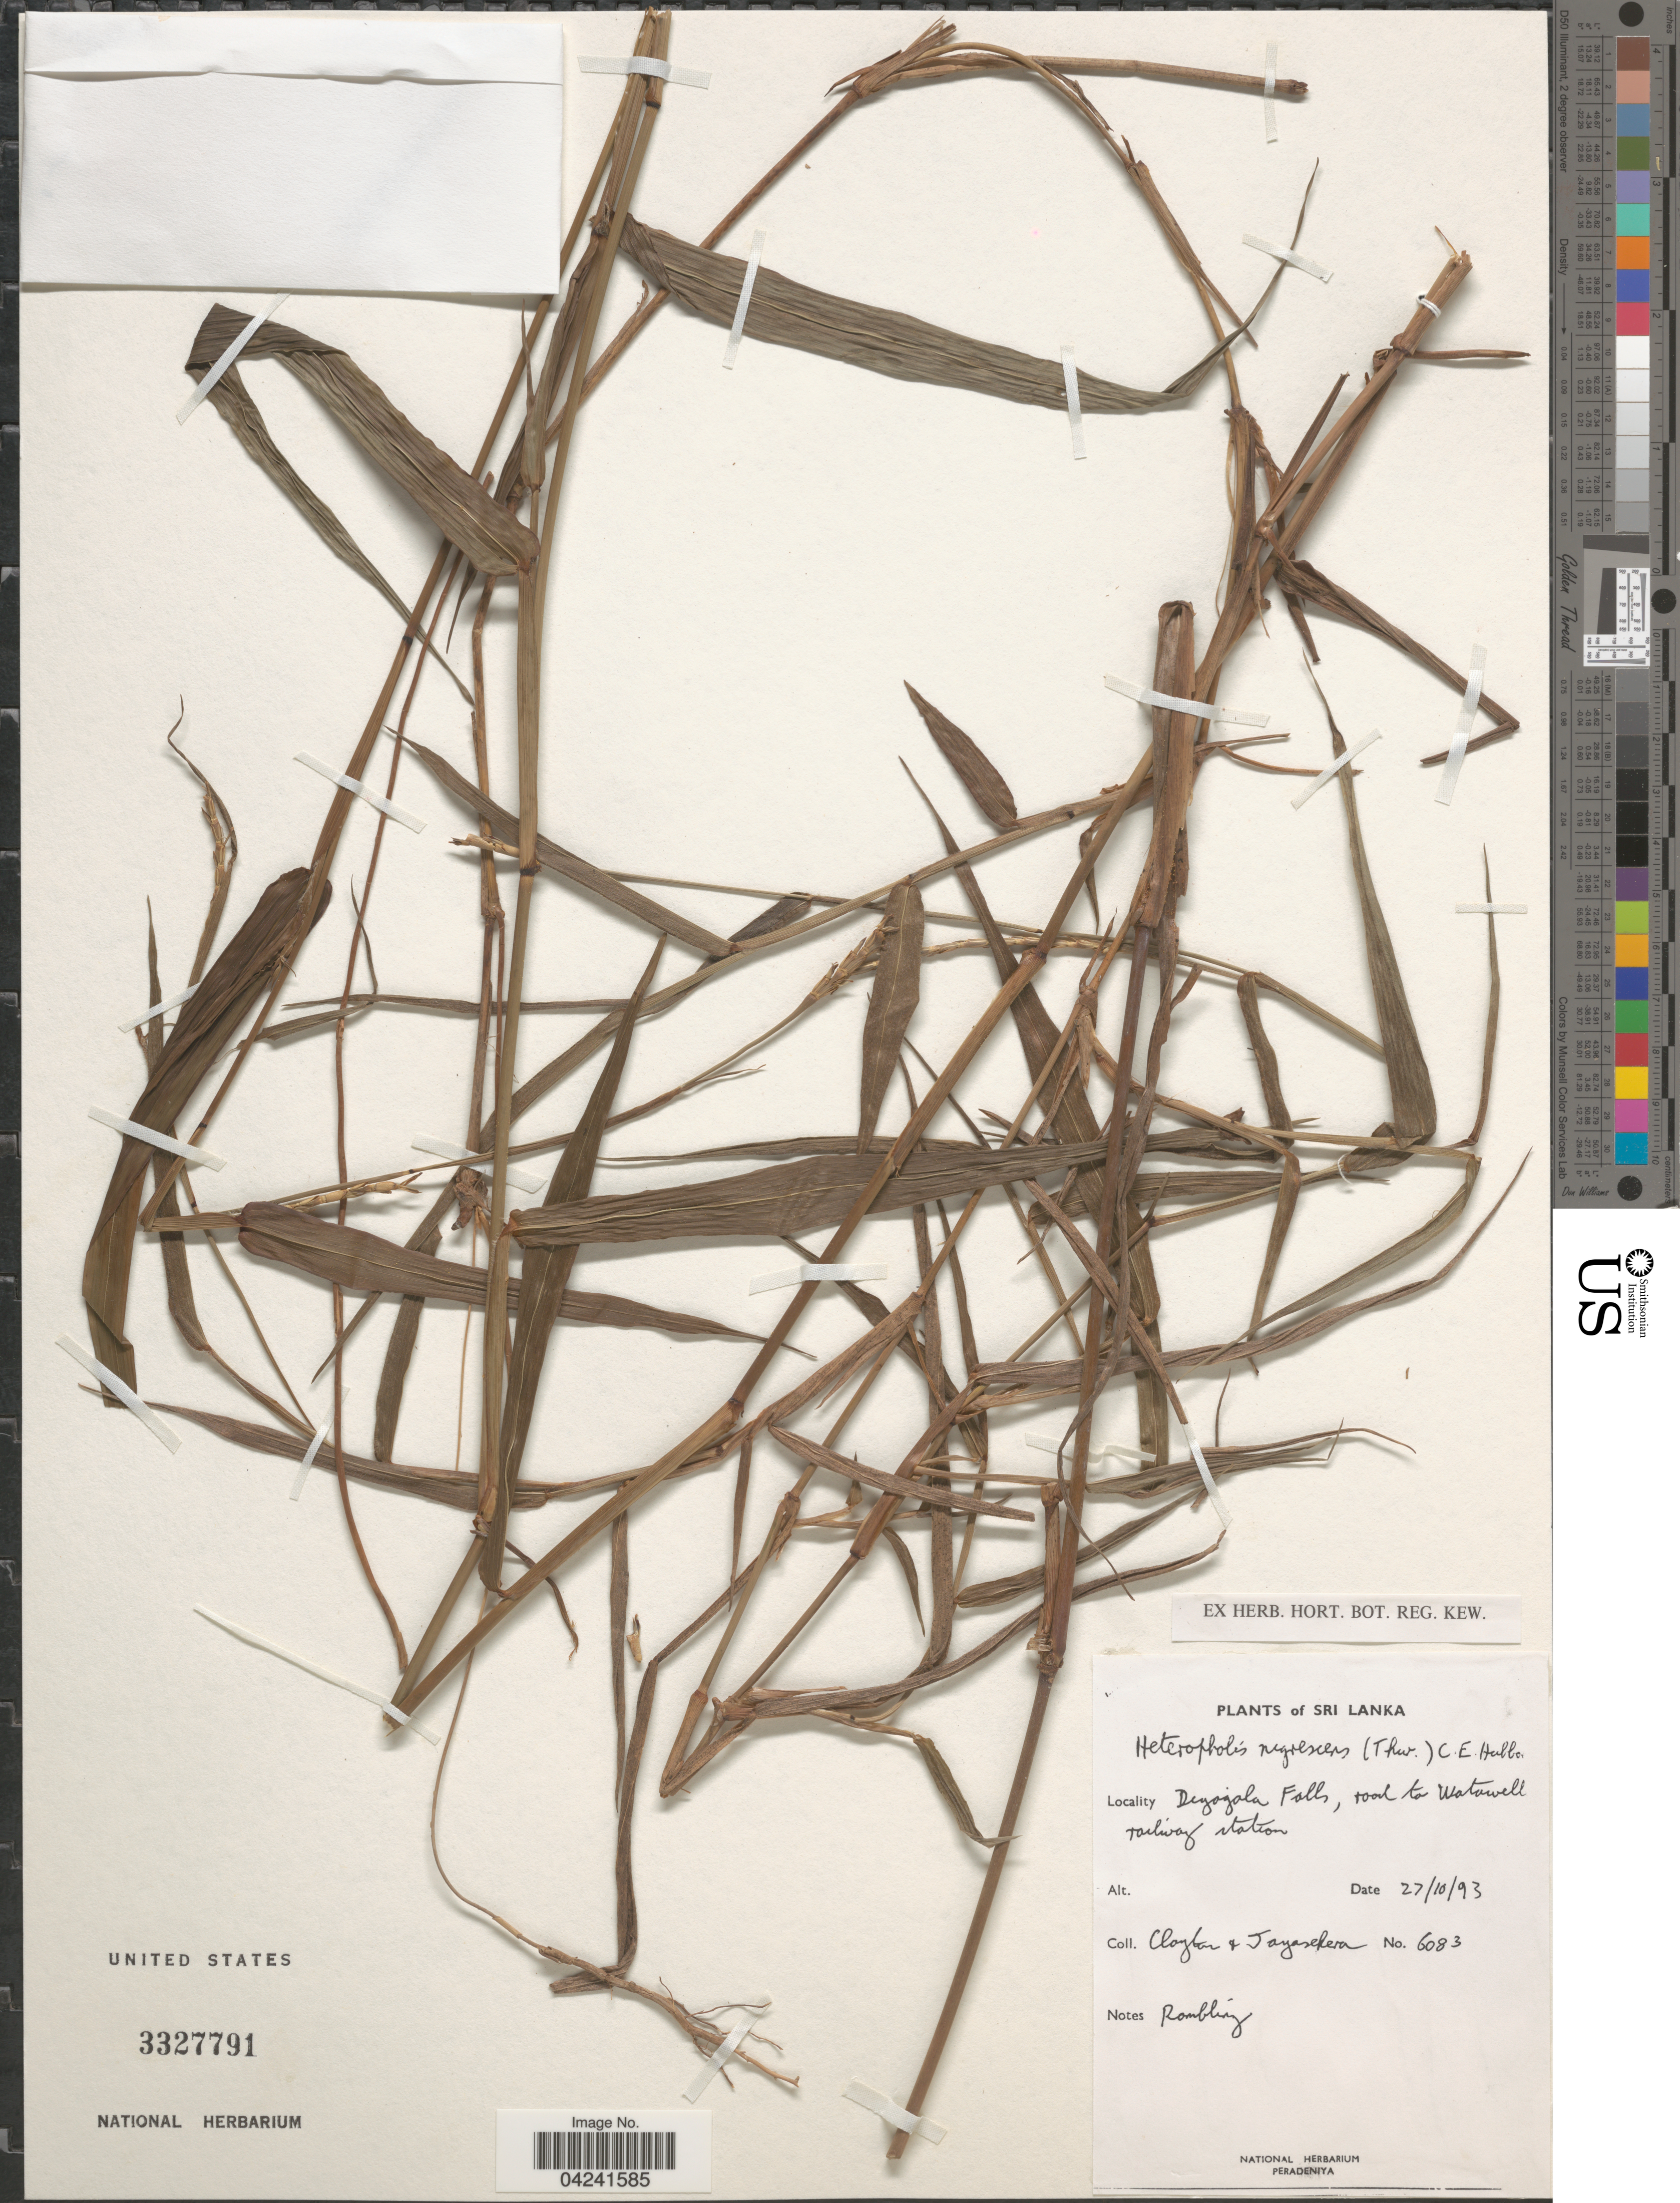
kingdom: Plantae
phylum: Tracheophyta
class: Liliopsida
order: Poales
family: Poaceae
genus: Heteropholis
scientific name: Heteropholis nigrescens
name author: (Thwaites) C. E. Hubb.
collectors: Clayton & -. Jayasekera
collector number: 6083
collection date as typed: Transcribed d/m/y: 27/10/93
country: Sri Lanka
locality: Deyojola [interpreted] Falls, road to Watawell railway station.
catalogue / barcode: US 3327791